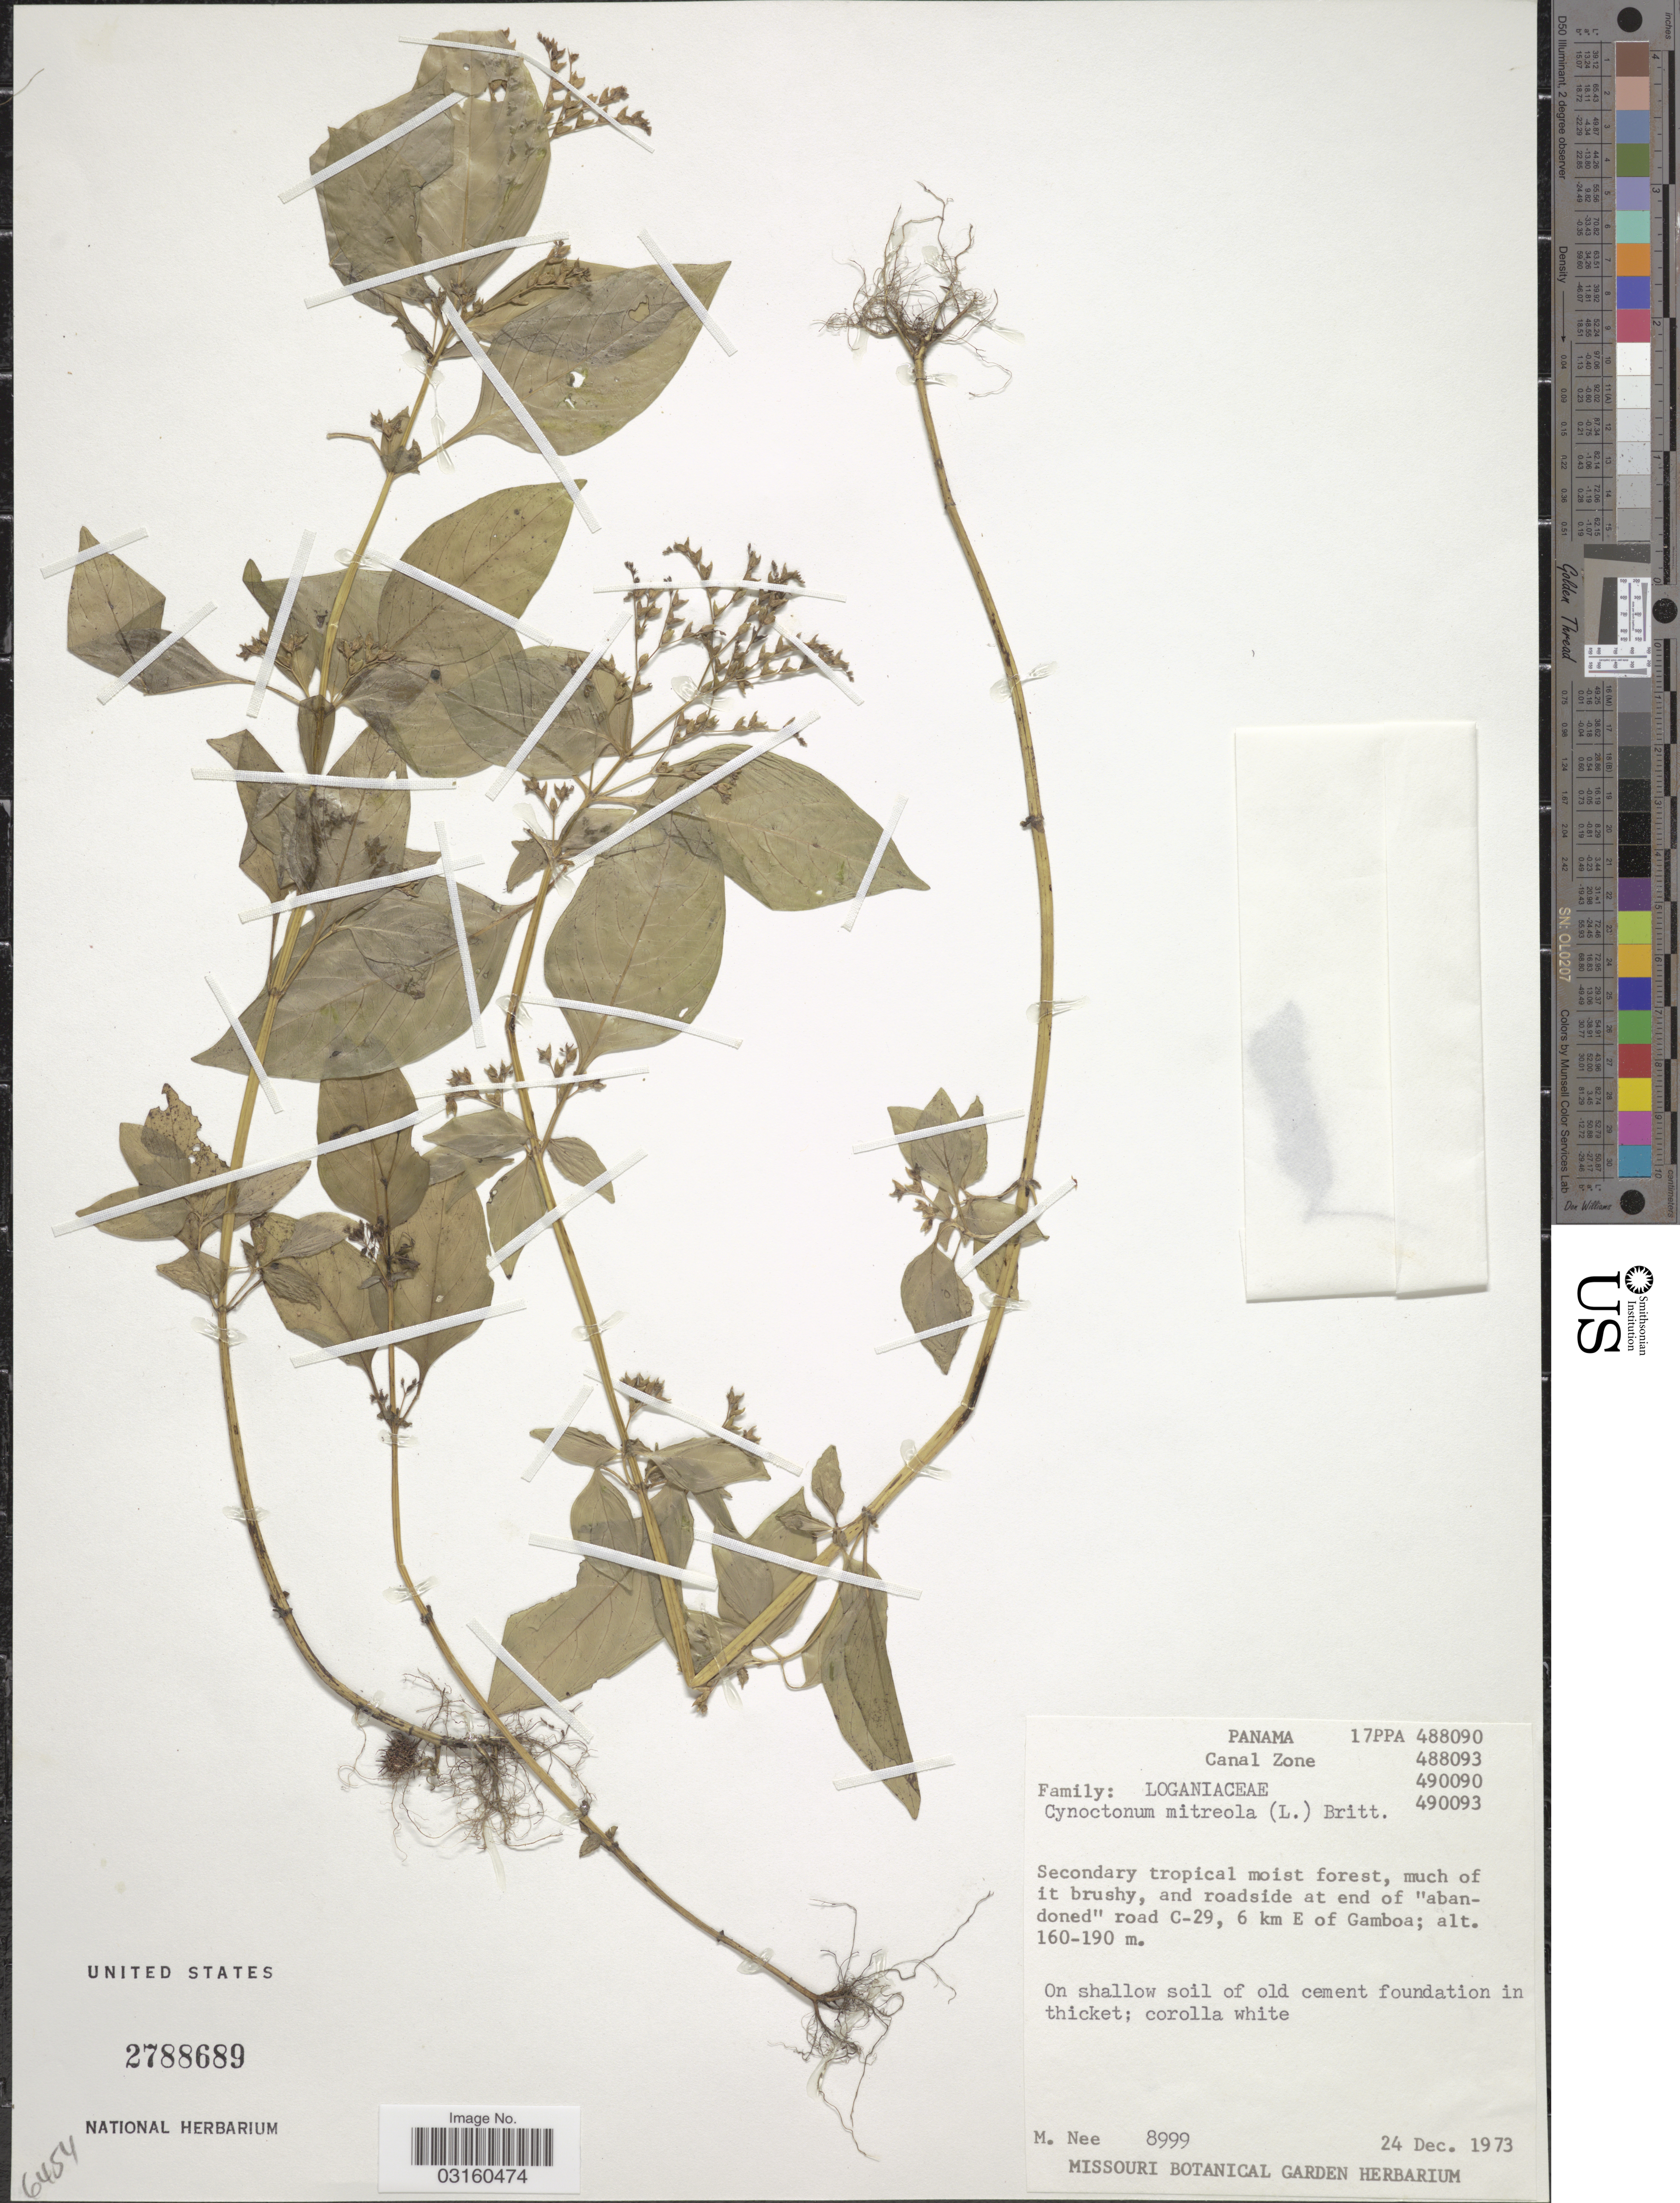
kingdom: Plantae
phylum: Tracheophyta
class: Magnoliopsida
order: Gentianales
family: Loganiaceae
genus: Mitreola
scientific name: Mitreola petiolata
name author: (J.F. Gmel.) Torr. & A. Gray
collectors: M. Nee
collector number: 8999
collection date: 1973-12-24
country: Panama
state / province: Colón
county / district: Canal Zone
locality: Canal Zone. Roadside at end of "abandoned" road C-29, 6 km E of Gamboa.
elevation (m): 160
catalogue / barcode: US 2788689